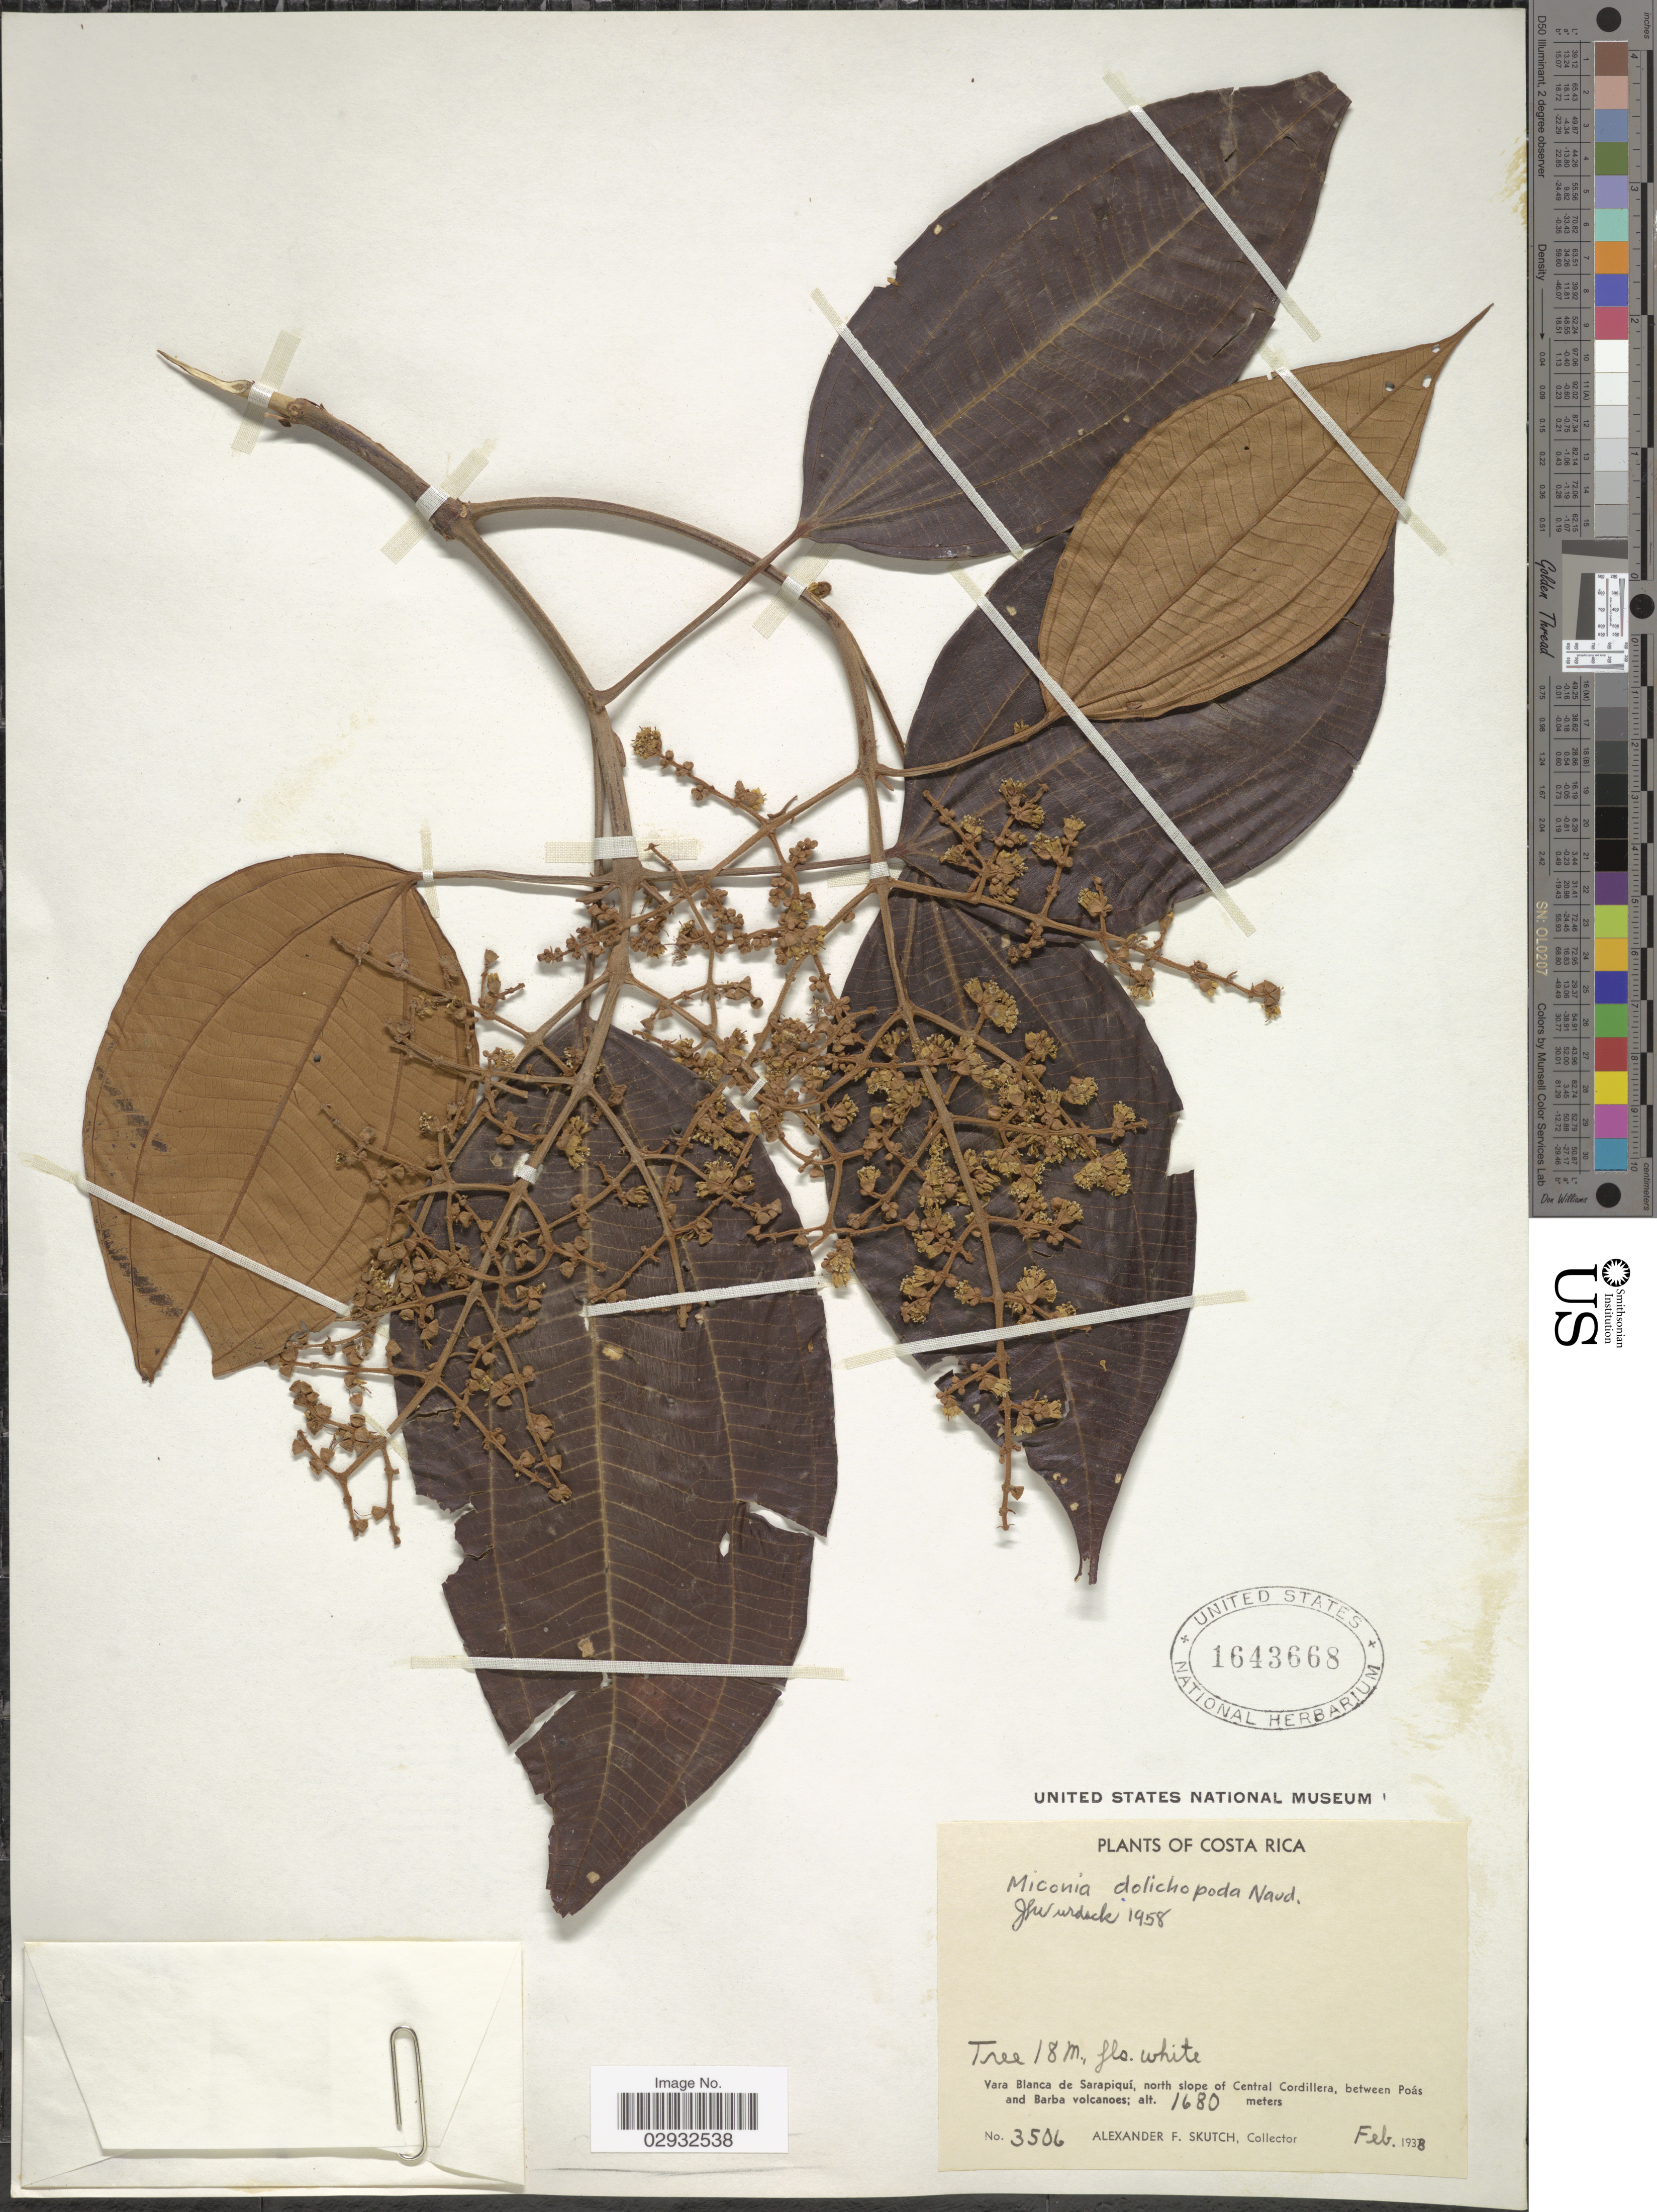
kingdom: Plantae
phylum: Tracheophyta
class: Magnoliopsida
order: Myrtales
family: Melastomataceae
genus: Miconia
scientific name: Miconia dolichopoda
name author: Naudin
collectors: A. F. Skutch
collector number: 3506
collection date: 1938-02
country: Costa Rica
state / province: Heredia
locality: Vara Blanca de Sarapiquí, north of slope of Central Cordillera, between Poás and Barba volcanoes.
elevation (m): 1680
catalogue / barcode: US 1643668